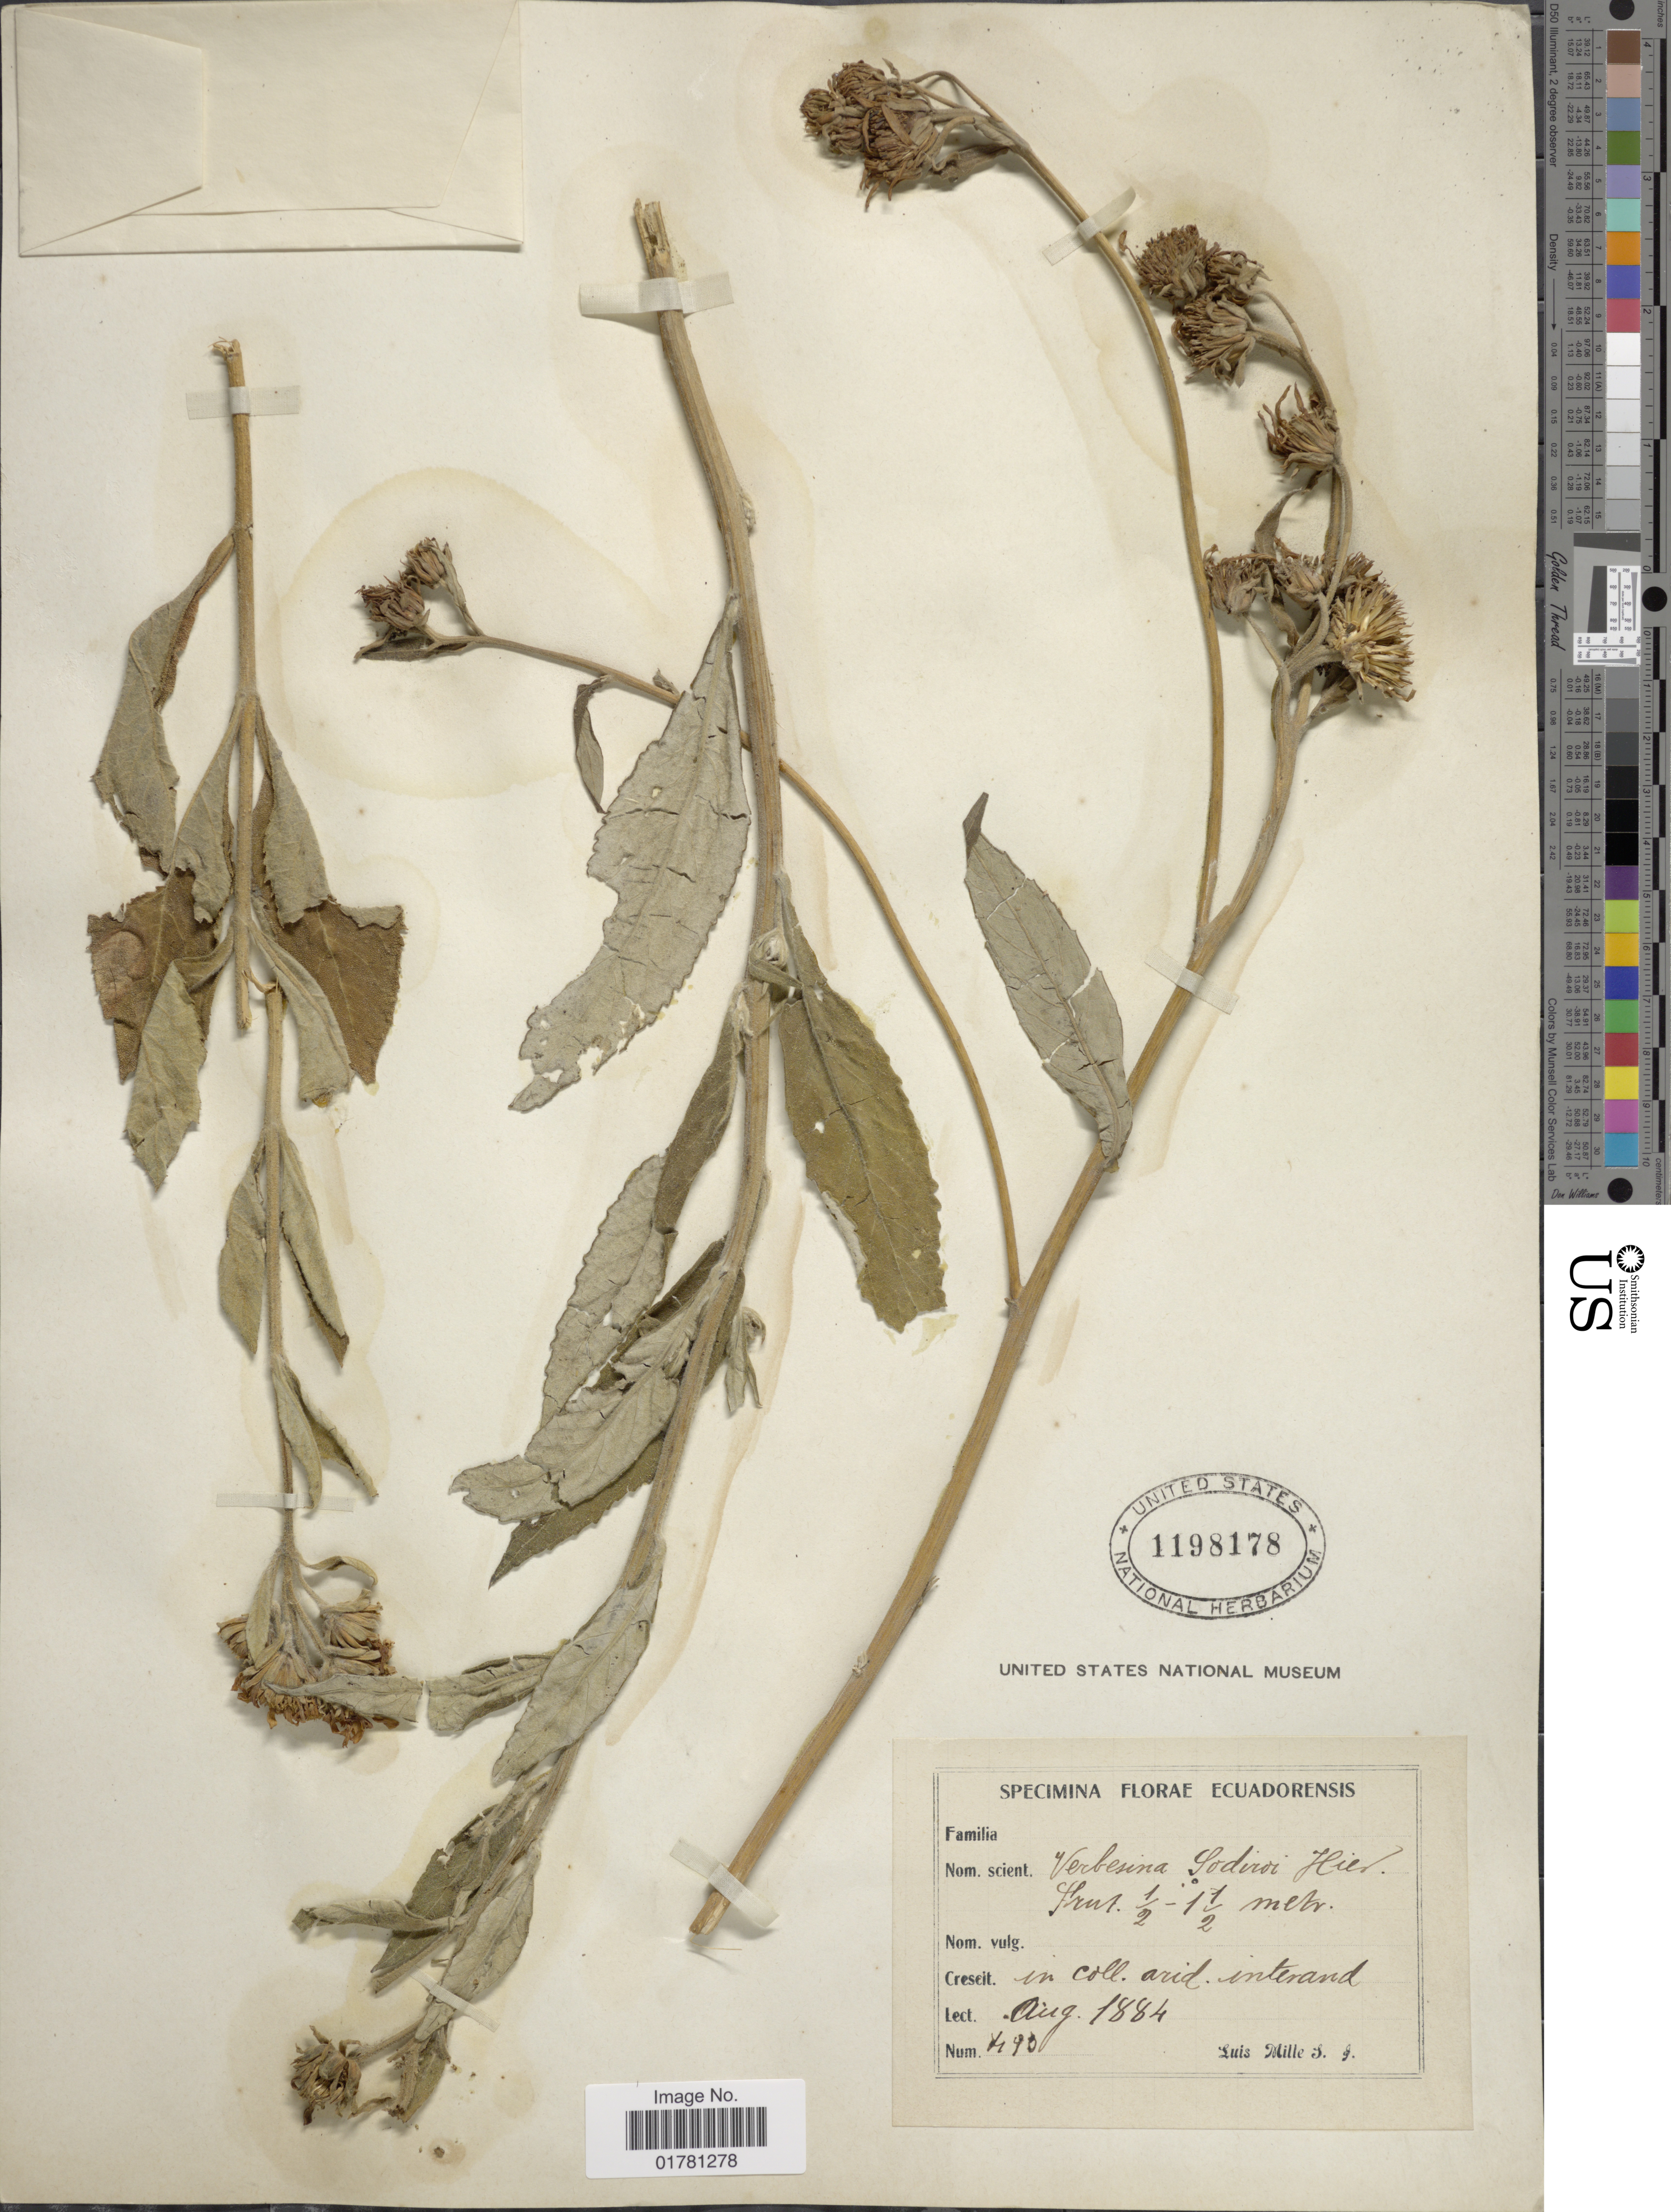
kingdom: Plantae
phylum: Tracheophyta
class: Magnoliopsida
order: Asterales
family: Asteraceae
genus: Verbesina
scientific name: Verbesina sodiroi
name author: Hieron.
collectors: L. Mille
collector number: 490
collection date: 1884-08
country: Ecuador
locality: In coll arid interand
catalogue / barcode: US 1198178